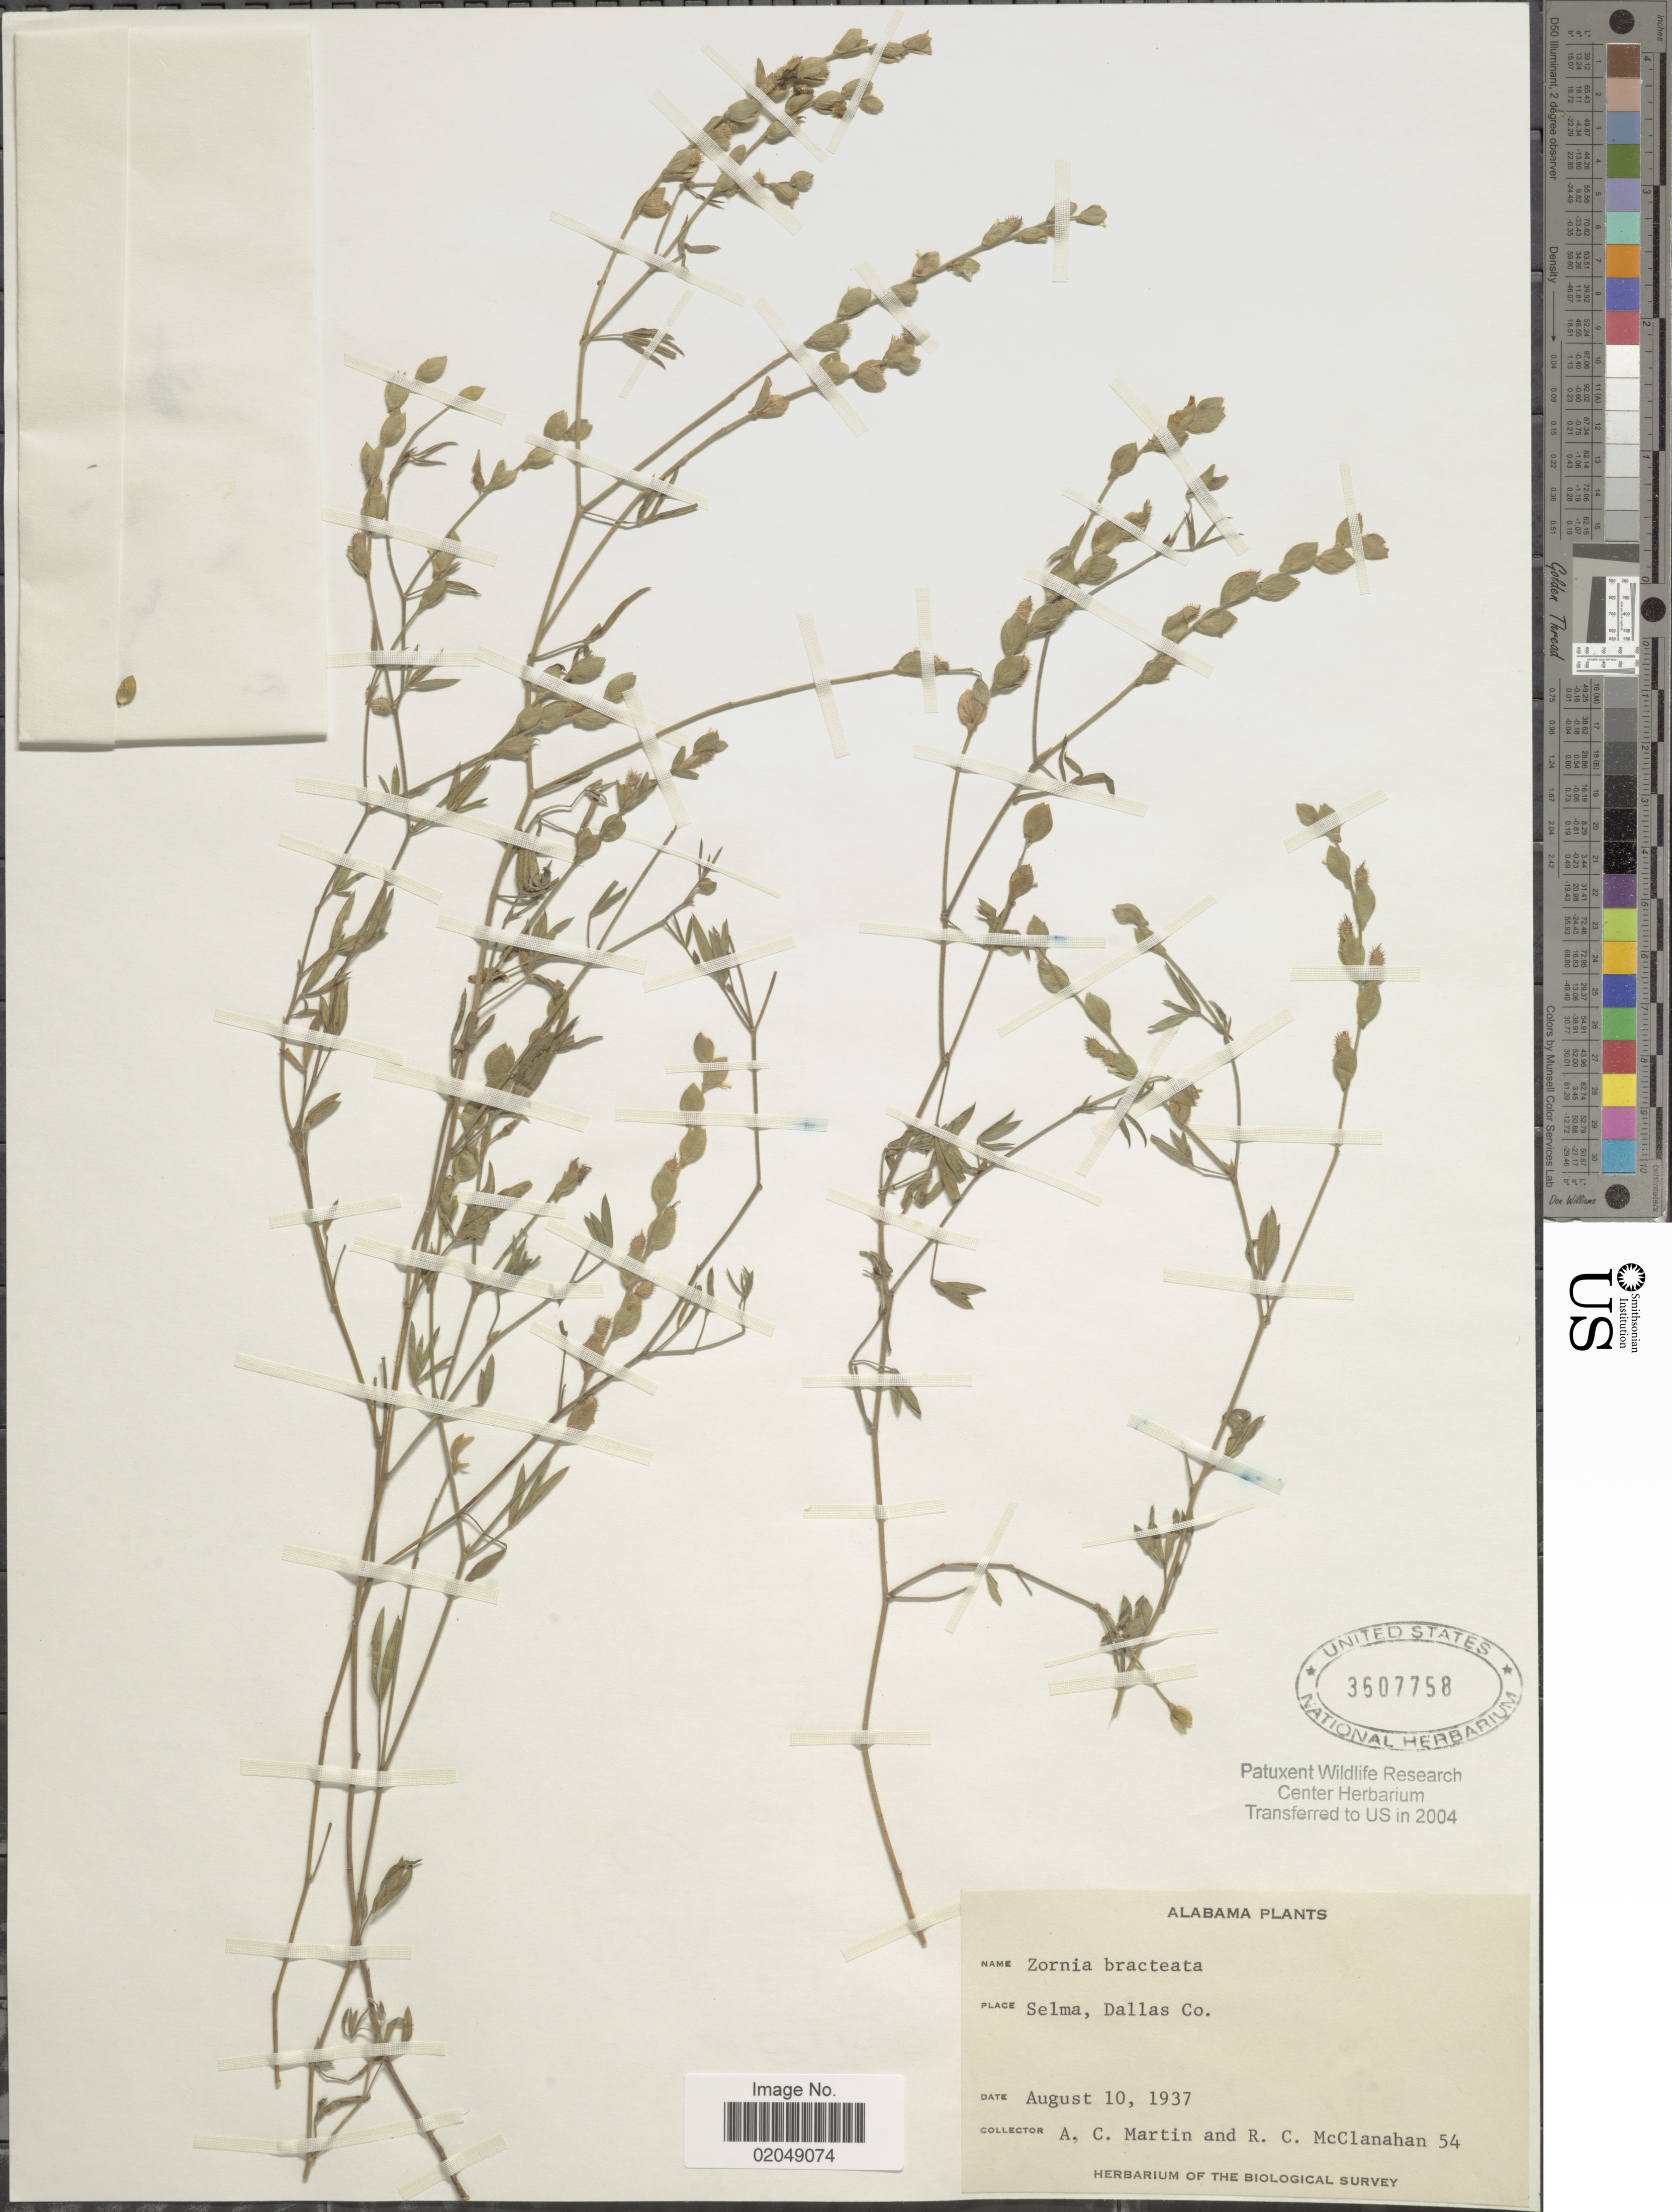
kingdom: Plantae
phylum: Tracheophyta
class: Magnoliopsida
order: Fabales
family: Fabaceae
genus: Zornia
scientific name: Zornia bracteata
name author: J.F. Gmel.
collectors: A. C. Martin & R. McClanahan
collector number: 54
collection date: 1937-08-10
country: United States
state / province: Alabama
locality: Selma, Dallas Co.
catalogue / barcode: US 3607758